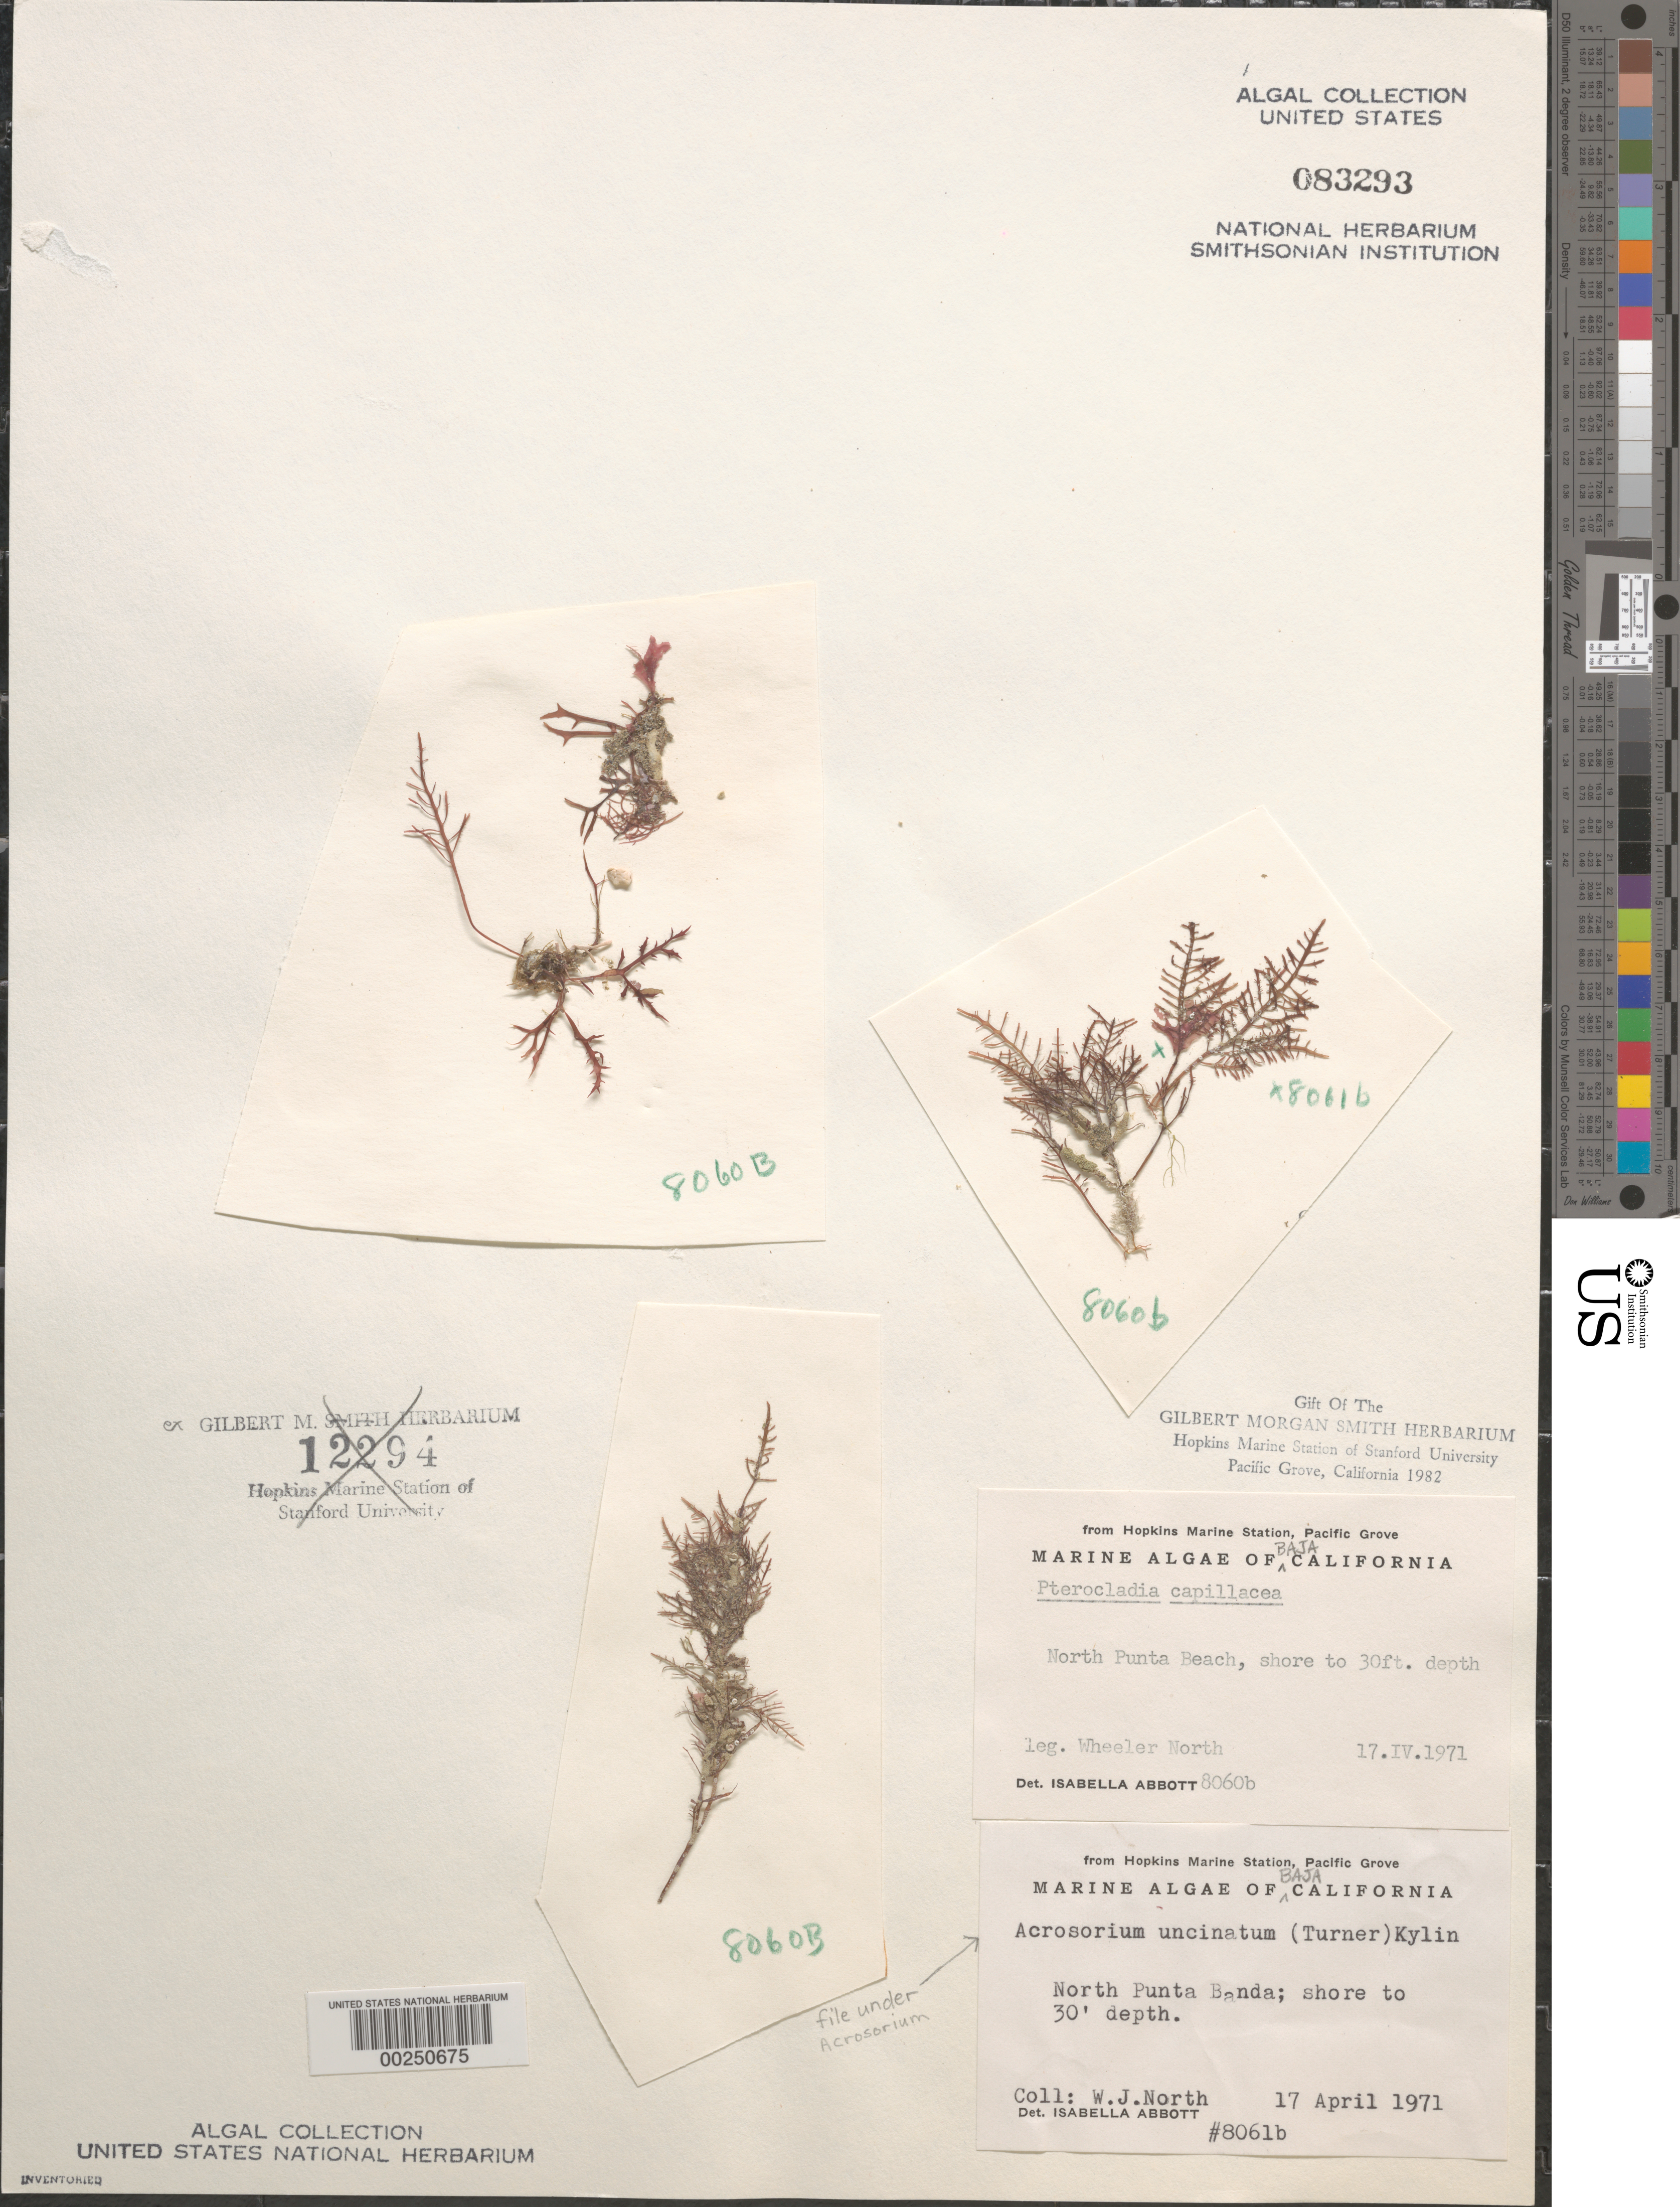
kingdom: Plantae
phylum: Rhodophyta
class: Florideophyceae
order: Ceramiales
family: Delesseriaceae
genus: Cryptopleura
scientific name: Cryptopleura ramosa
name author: (Huds.) L.M. Newton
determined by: Algae name updating Project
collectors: W. North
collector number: IAA 8061b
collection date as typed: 17 Apr 1971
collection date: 1971-04-17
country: Mexico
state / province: Baja California Norte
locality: North Punta Banda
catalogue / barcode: US 83293